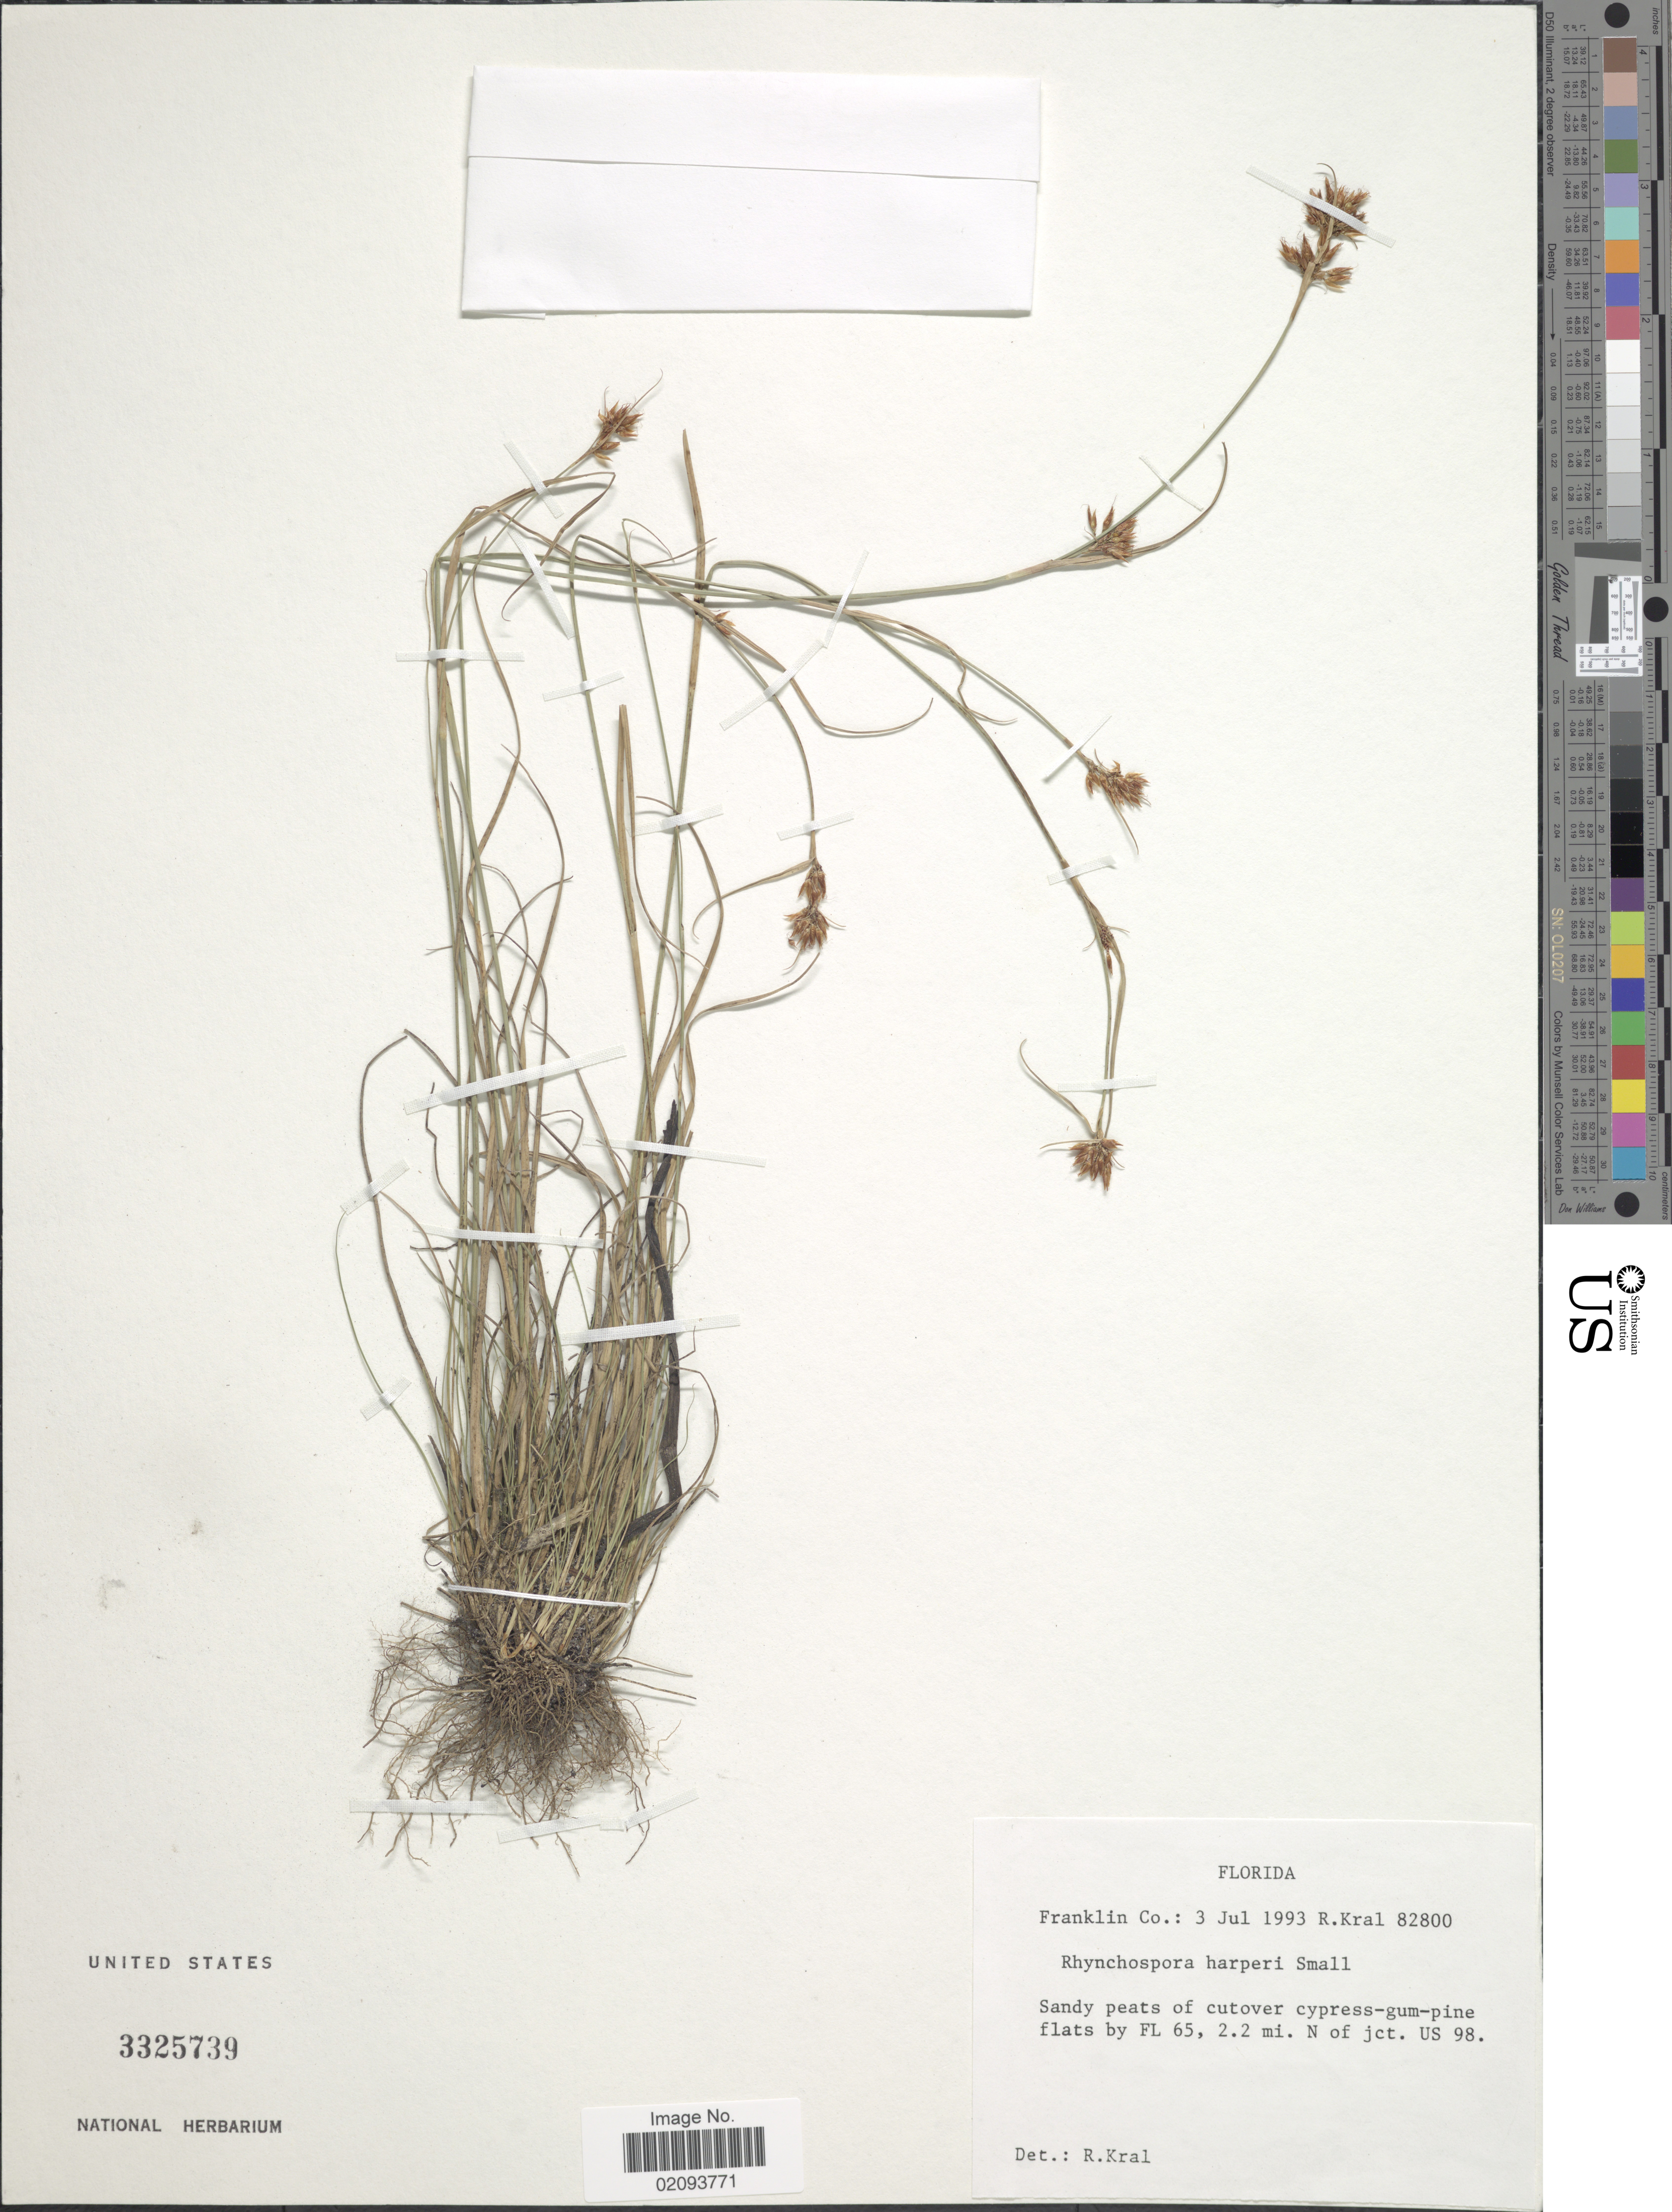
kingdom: Plantae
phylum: Tracheophyta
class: Liliopsida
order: Poales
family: Cyperaceae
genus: Rhynchospora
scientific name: Rhynchospora harperi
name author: Small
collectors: R. Kral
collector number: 82800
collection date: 1993-07-03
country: United States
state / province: Florida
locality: Franklin Co. Sandy peats of cutover cypress-gum-pine flats by FL 65, 2.2 mi. N of jct. US 98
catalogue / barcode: US 3325739